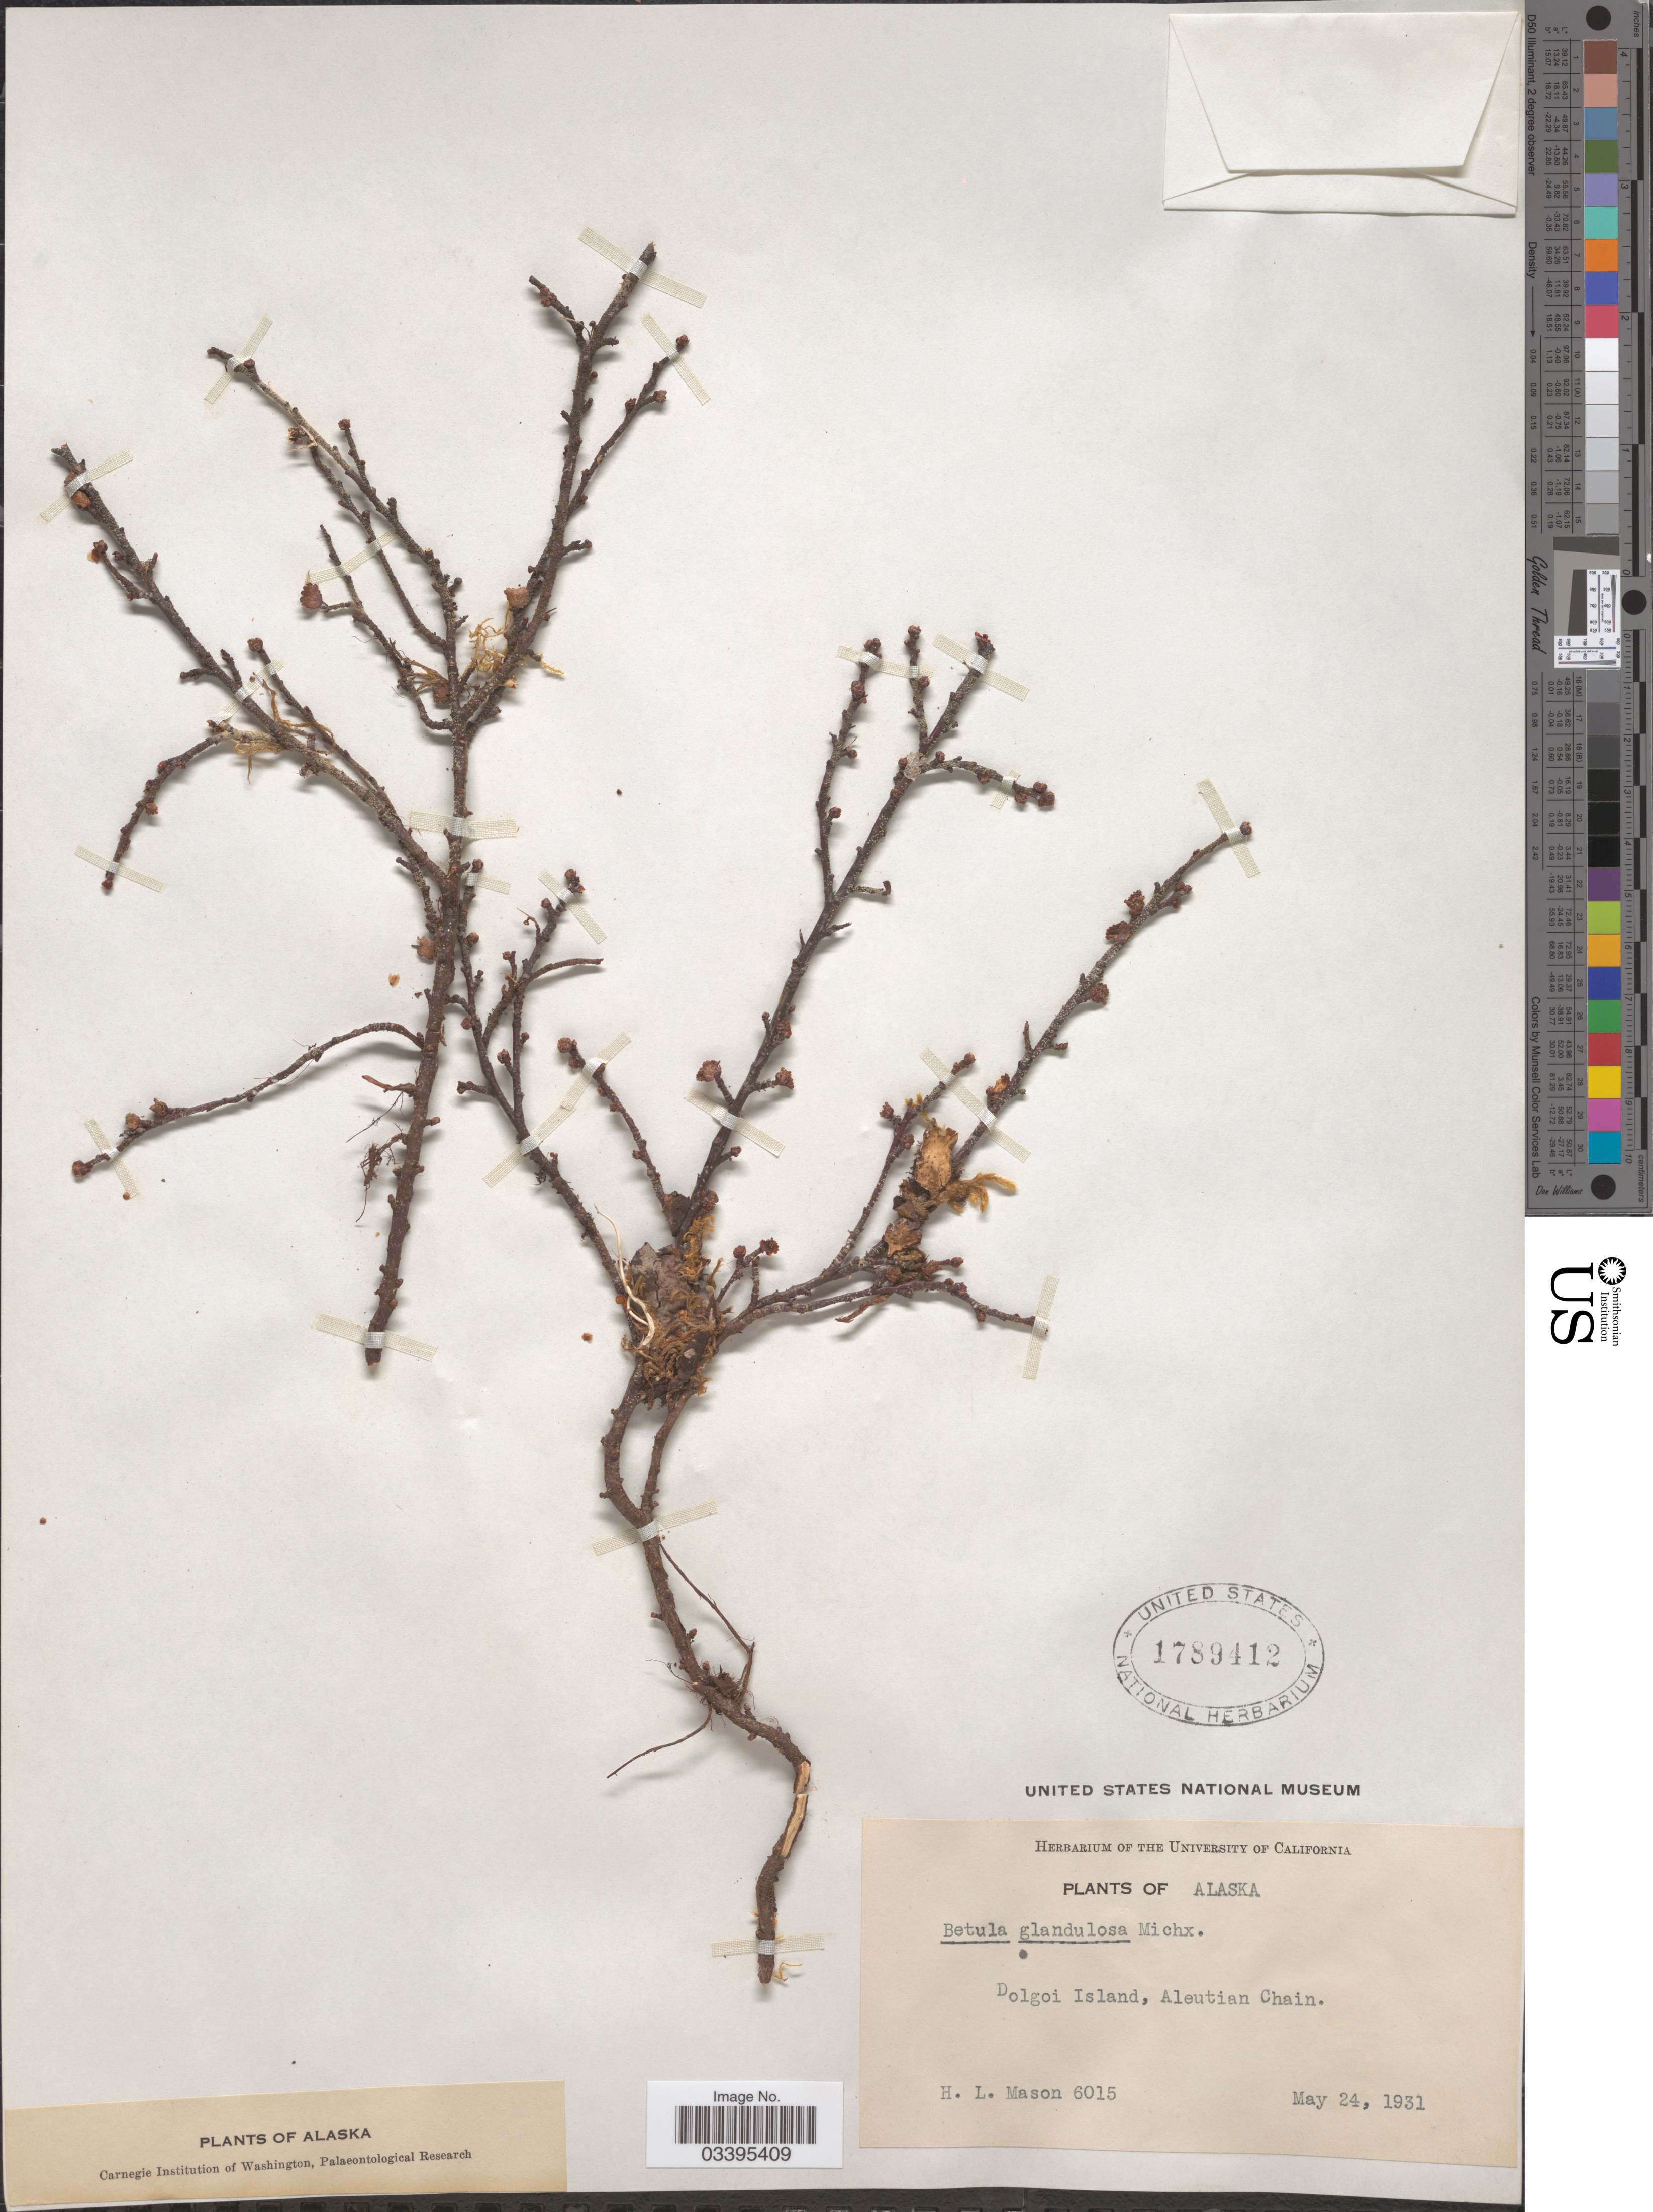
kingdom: Plantae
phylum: Tracheophyta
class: Magnoliopsida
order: Fagales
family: Betulaceae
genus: Betula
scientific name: Betula glandulosa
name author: Michx.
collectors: H. L. Mason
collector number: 6015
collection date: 1931-05-24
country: United States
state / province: Alaska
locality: Dolgoi Island, Aleutian Chain.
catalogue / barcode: US 1789412